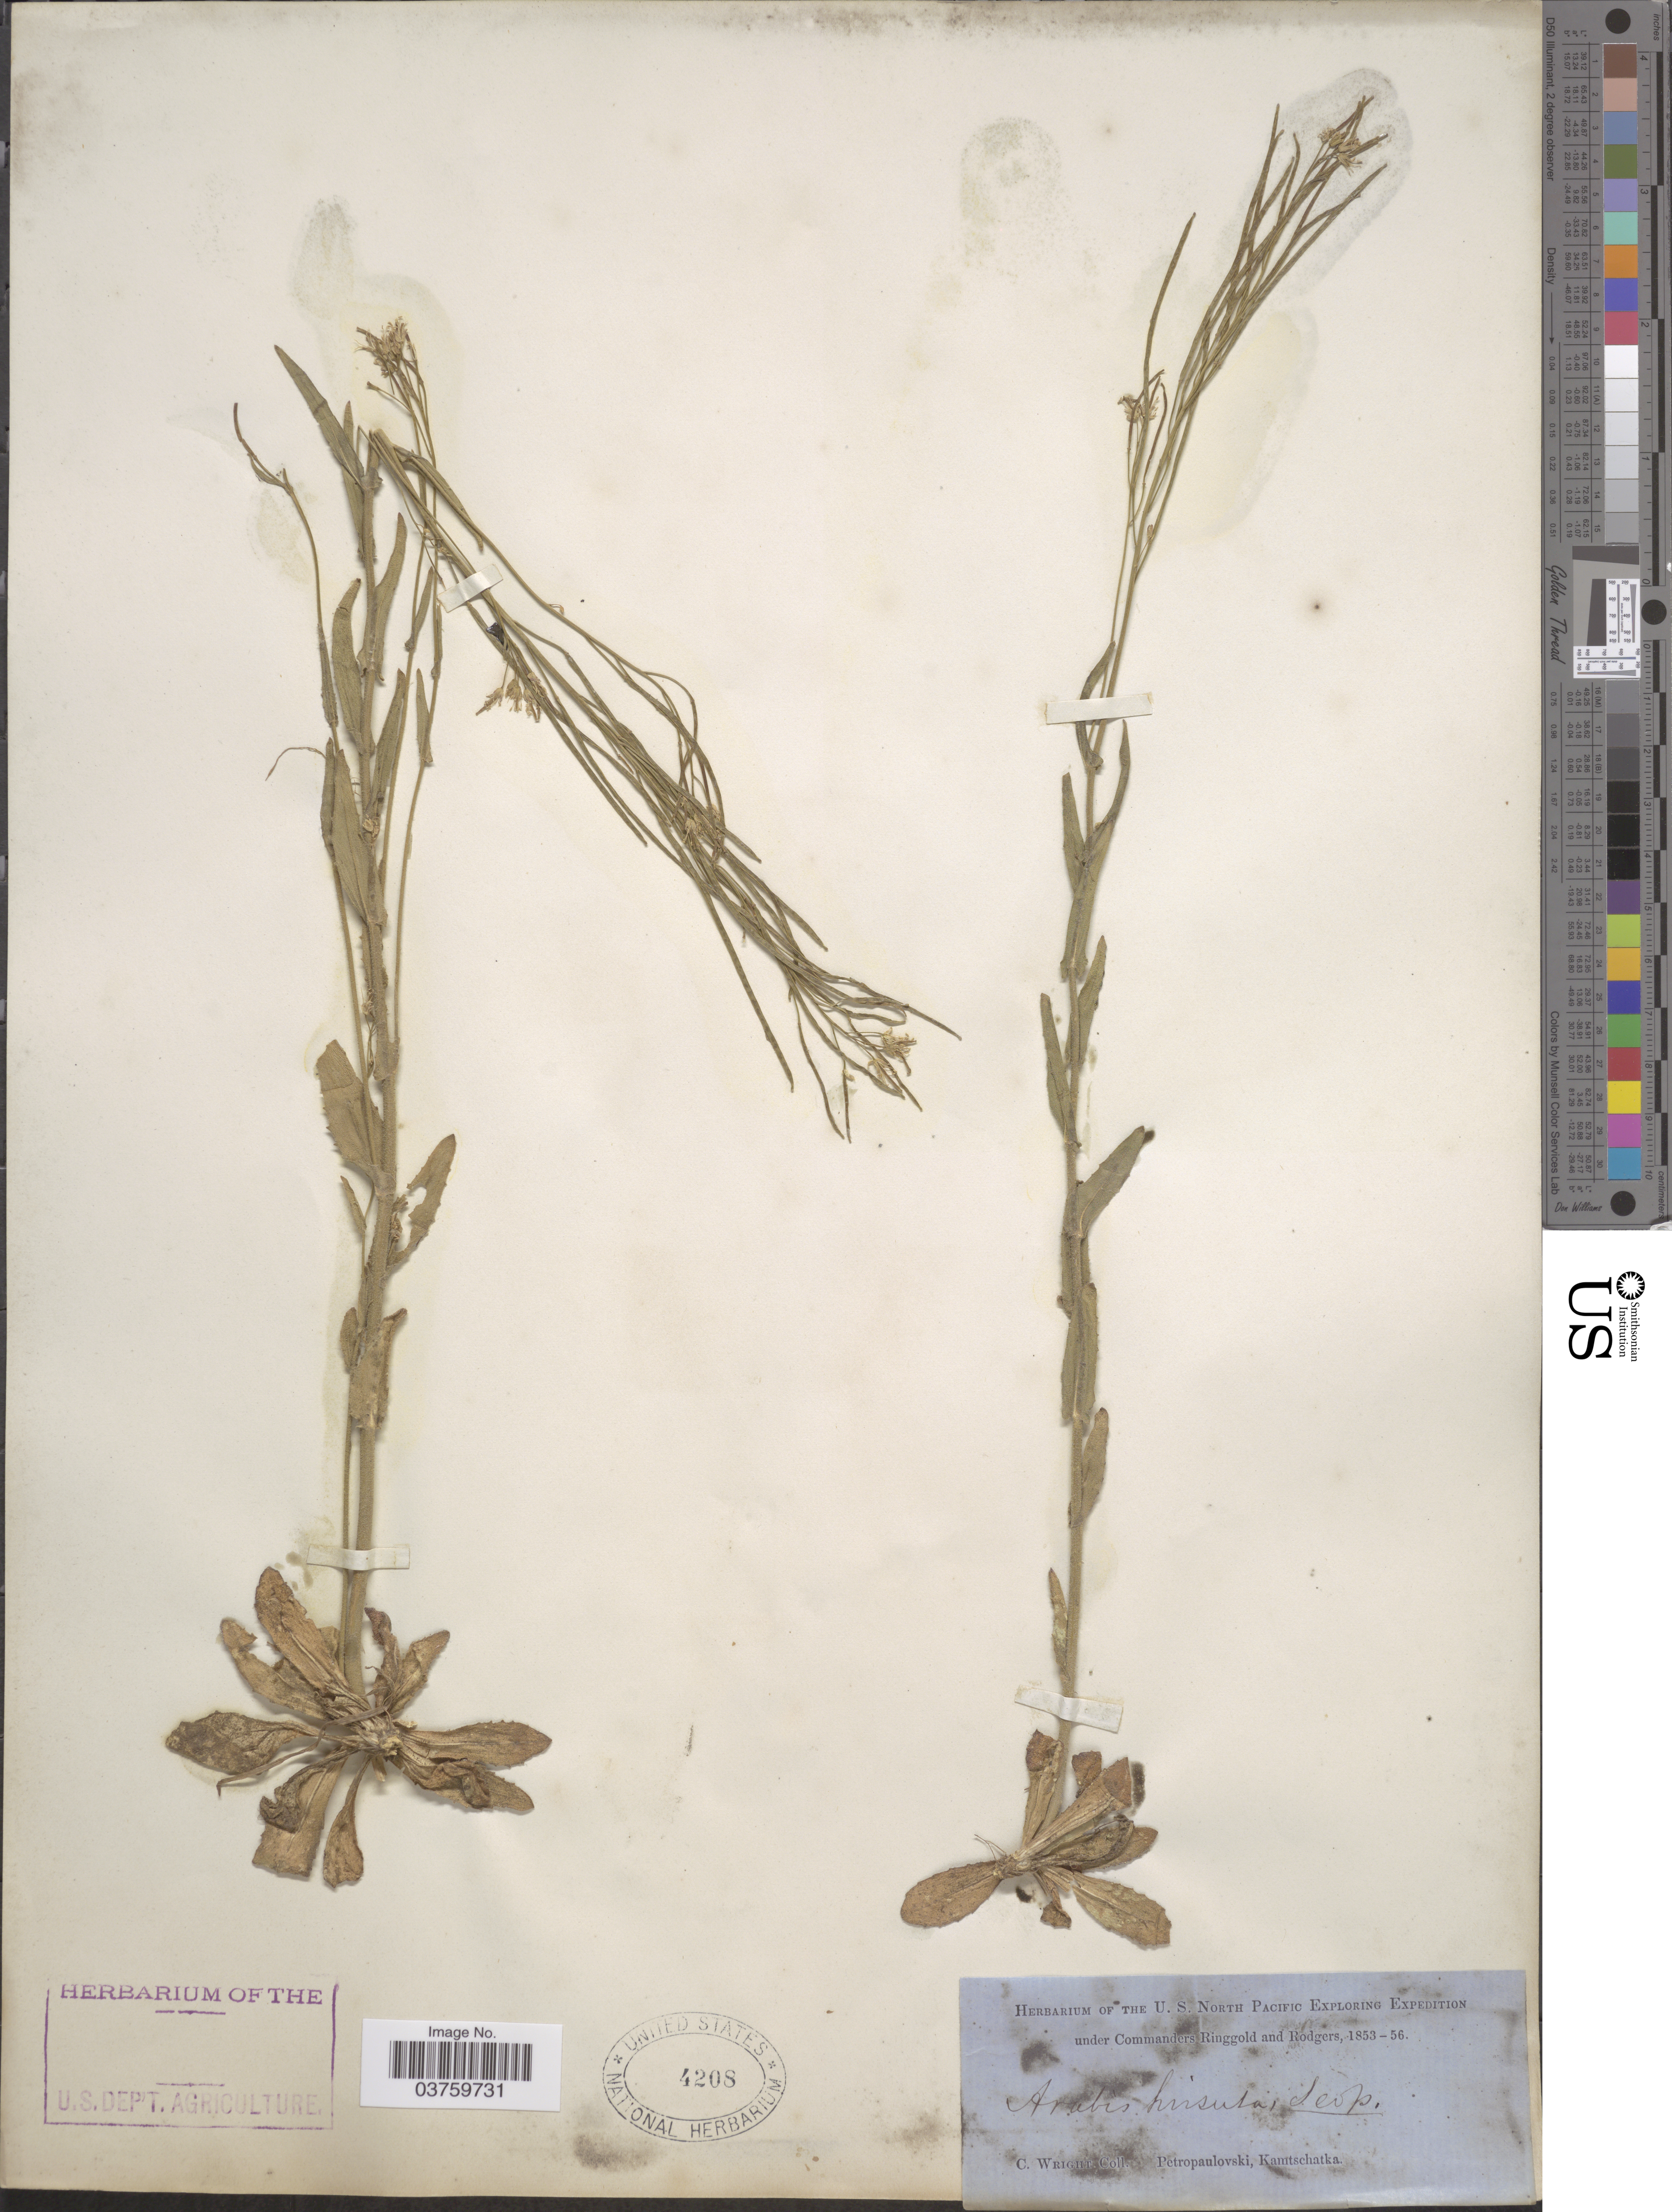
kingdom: Plantae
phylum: Tracheophyta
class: Magnoliopsida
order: Brassicales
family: Brassicaceae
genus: Arabis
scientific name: Arabis hirsuta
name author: (L.) Scop.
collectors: C. Wright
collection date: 1853/1856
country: Russian Federation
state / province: Kamchatka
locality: Petropaulovski, Kamtschatka.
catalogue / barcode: US 4208